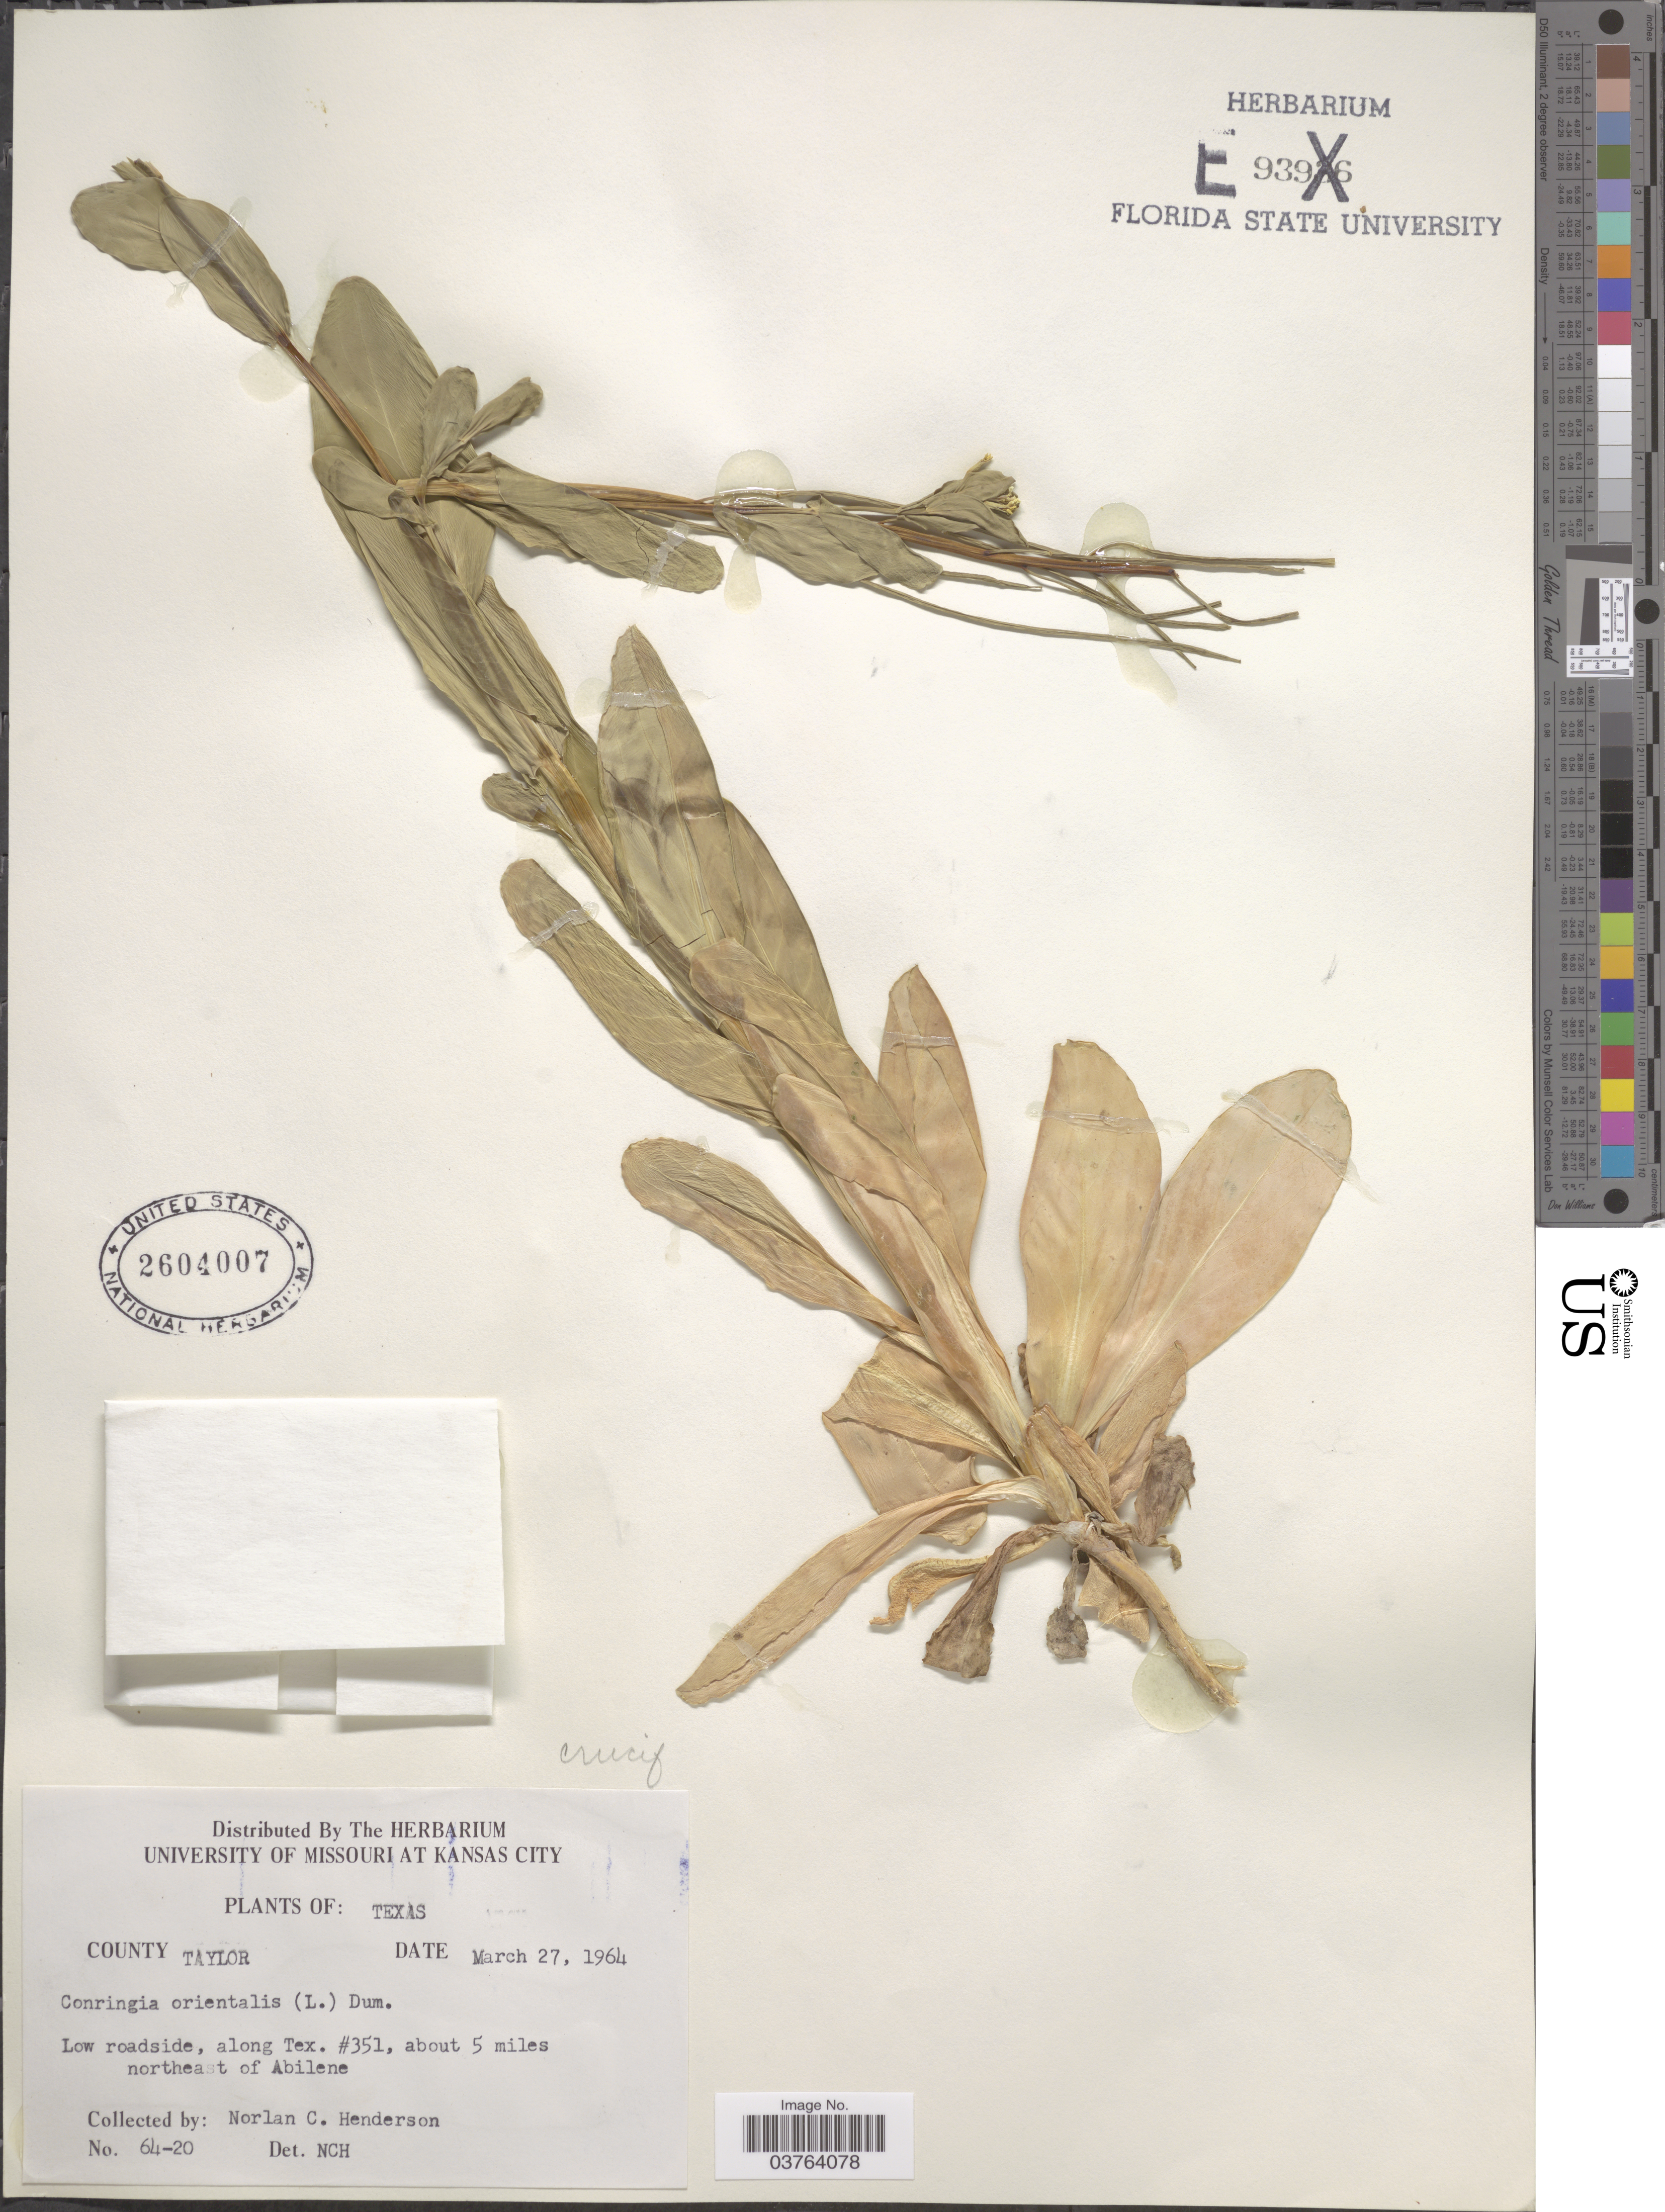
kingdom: Plantae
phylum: Tracheophyta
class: Magnoliopsida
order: Brassicales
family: Brassicaceae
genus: Conringia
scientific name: Conringia orientalis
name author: (L.) C. Presl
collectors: N. C. Henderson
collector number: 64-20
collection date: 1964-03-27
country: United States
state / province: Texas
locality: County Taylor. Low roadside, along Tex. #351, about 5 miles northeast of Abilene.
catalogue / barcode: US 2604007